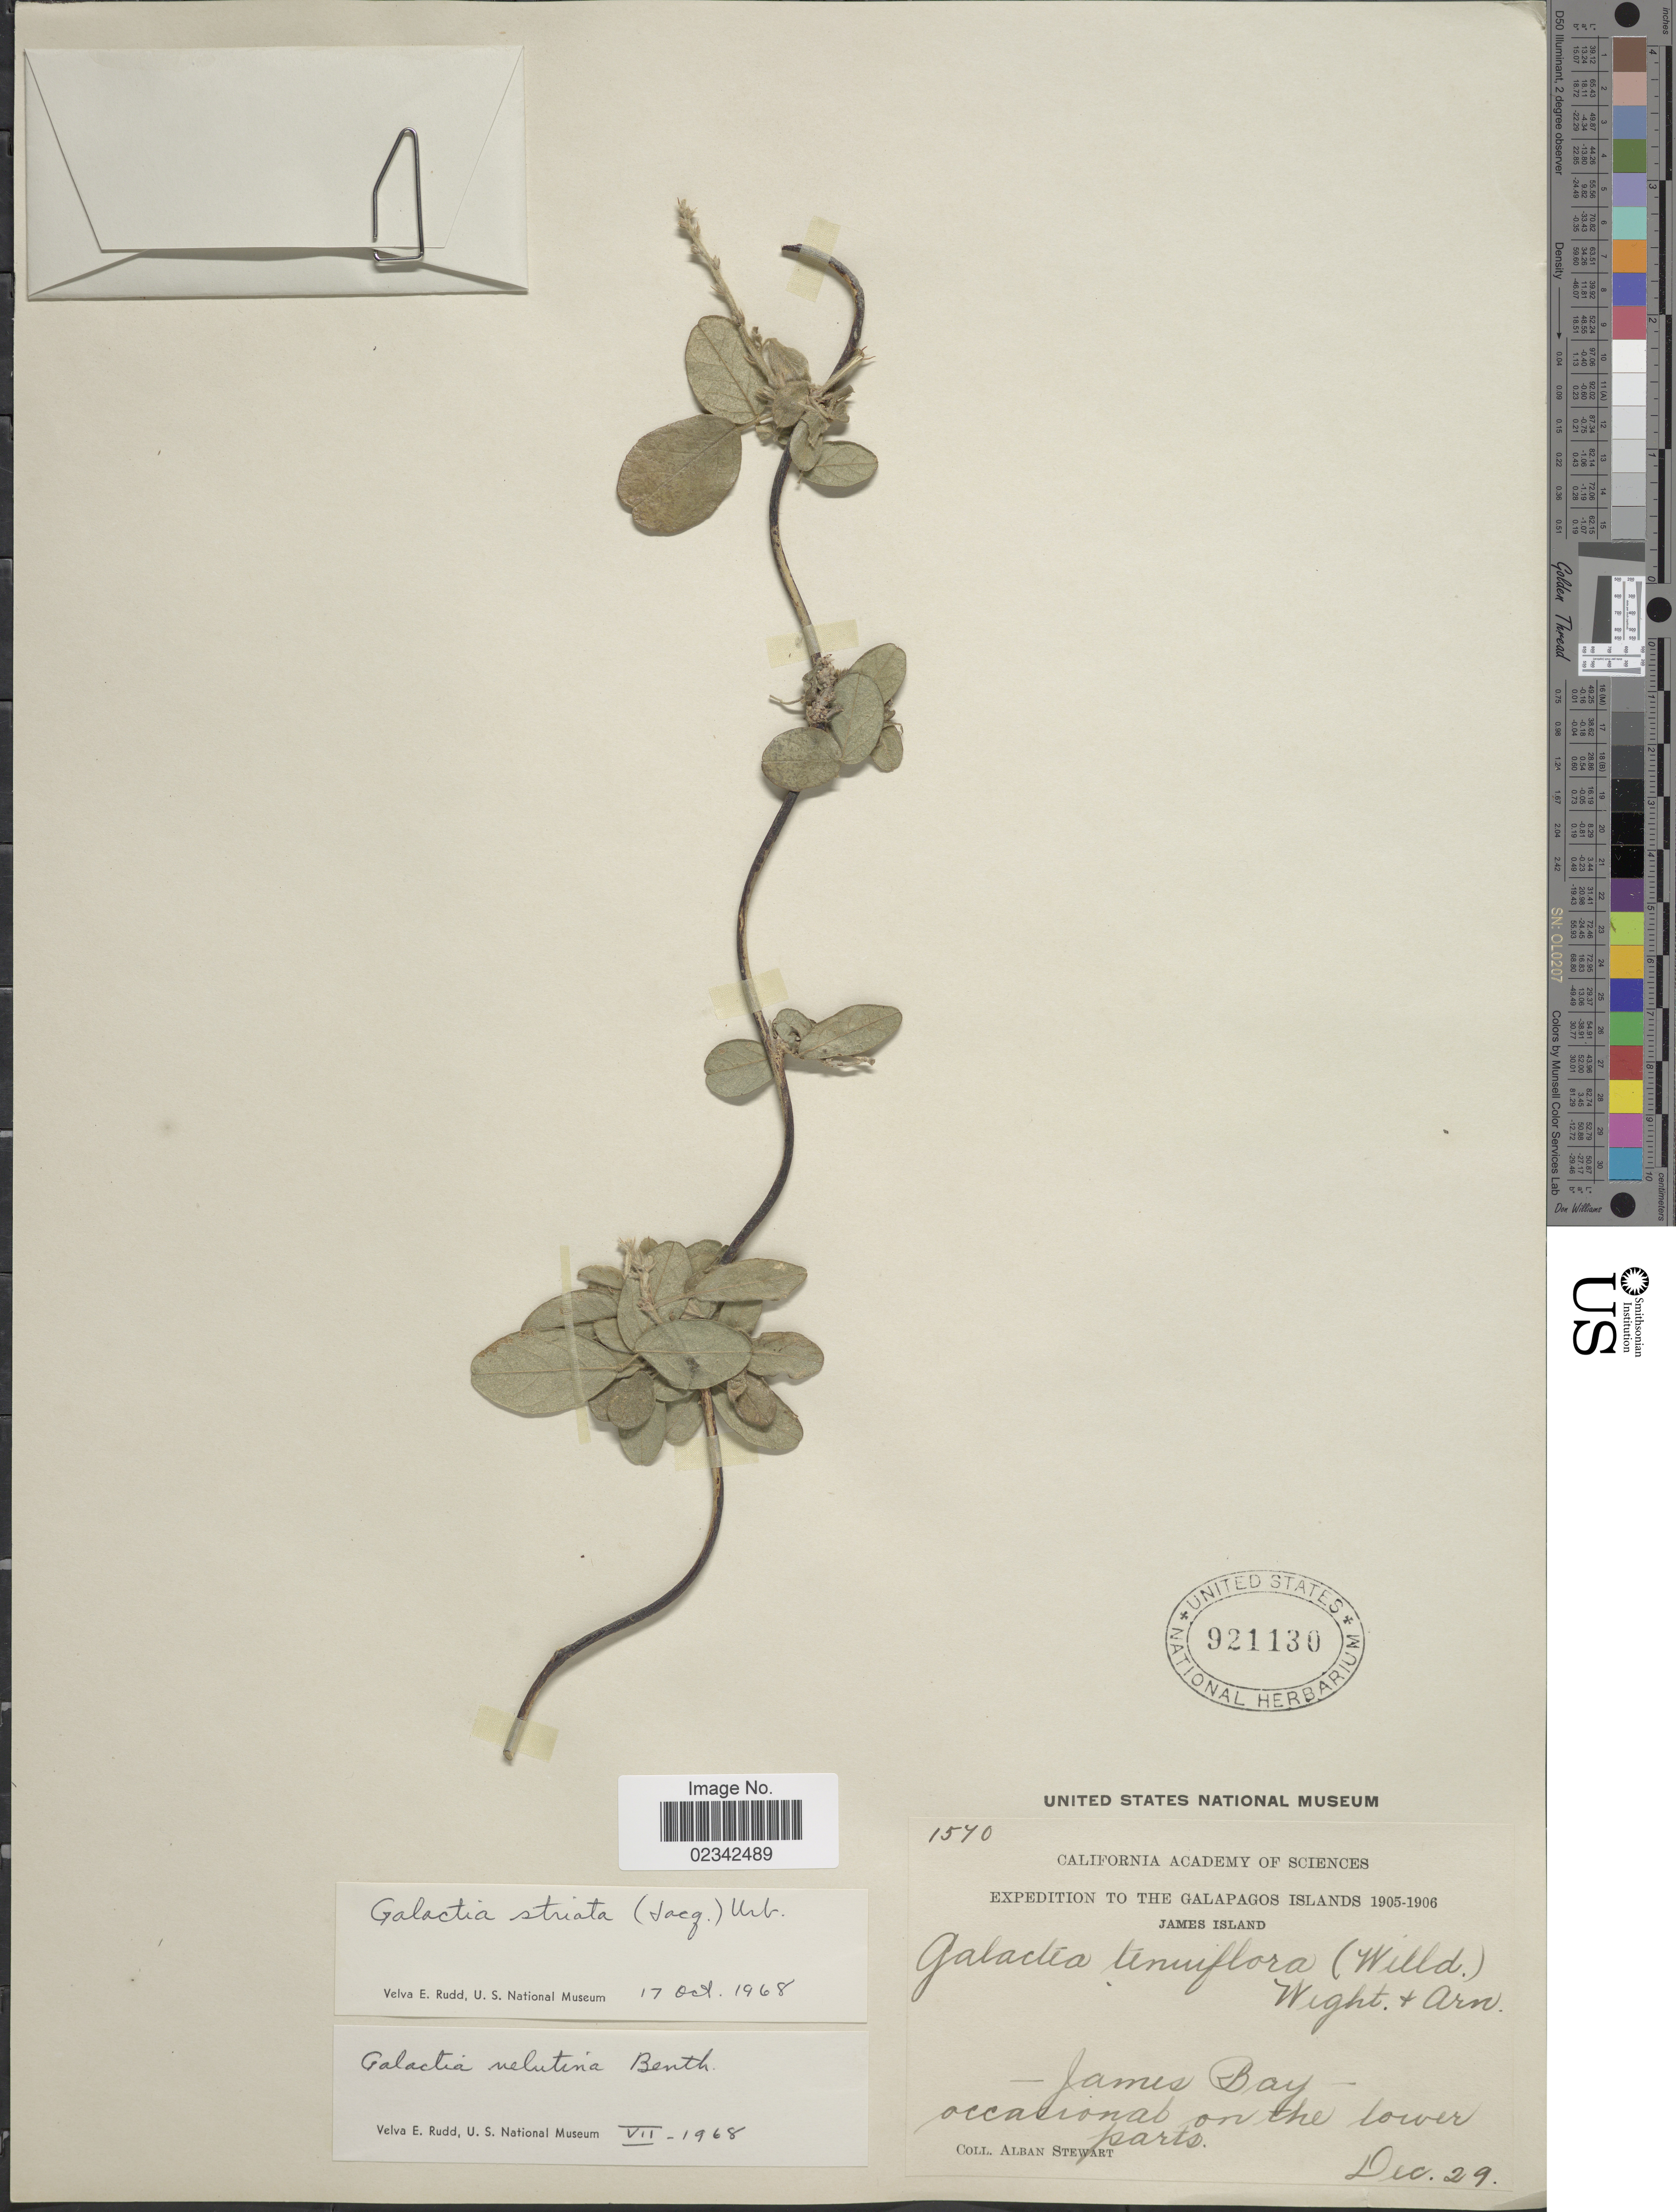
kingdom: Plantae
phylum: Tracheophyta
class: Magnoliopsida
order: Fabales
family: Fabaceae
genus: Galactia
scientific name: Galactia striata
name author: (Jacq.) Urb.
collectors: A. Stewart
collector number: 1870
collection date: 1905-12-29/1906-12-29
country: Ecuador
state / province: Colón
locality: Galapagos Islands, James Island, James Bay, on the lower parts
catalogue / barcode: US 921130